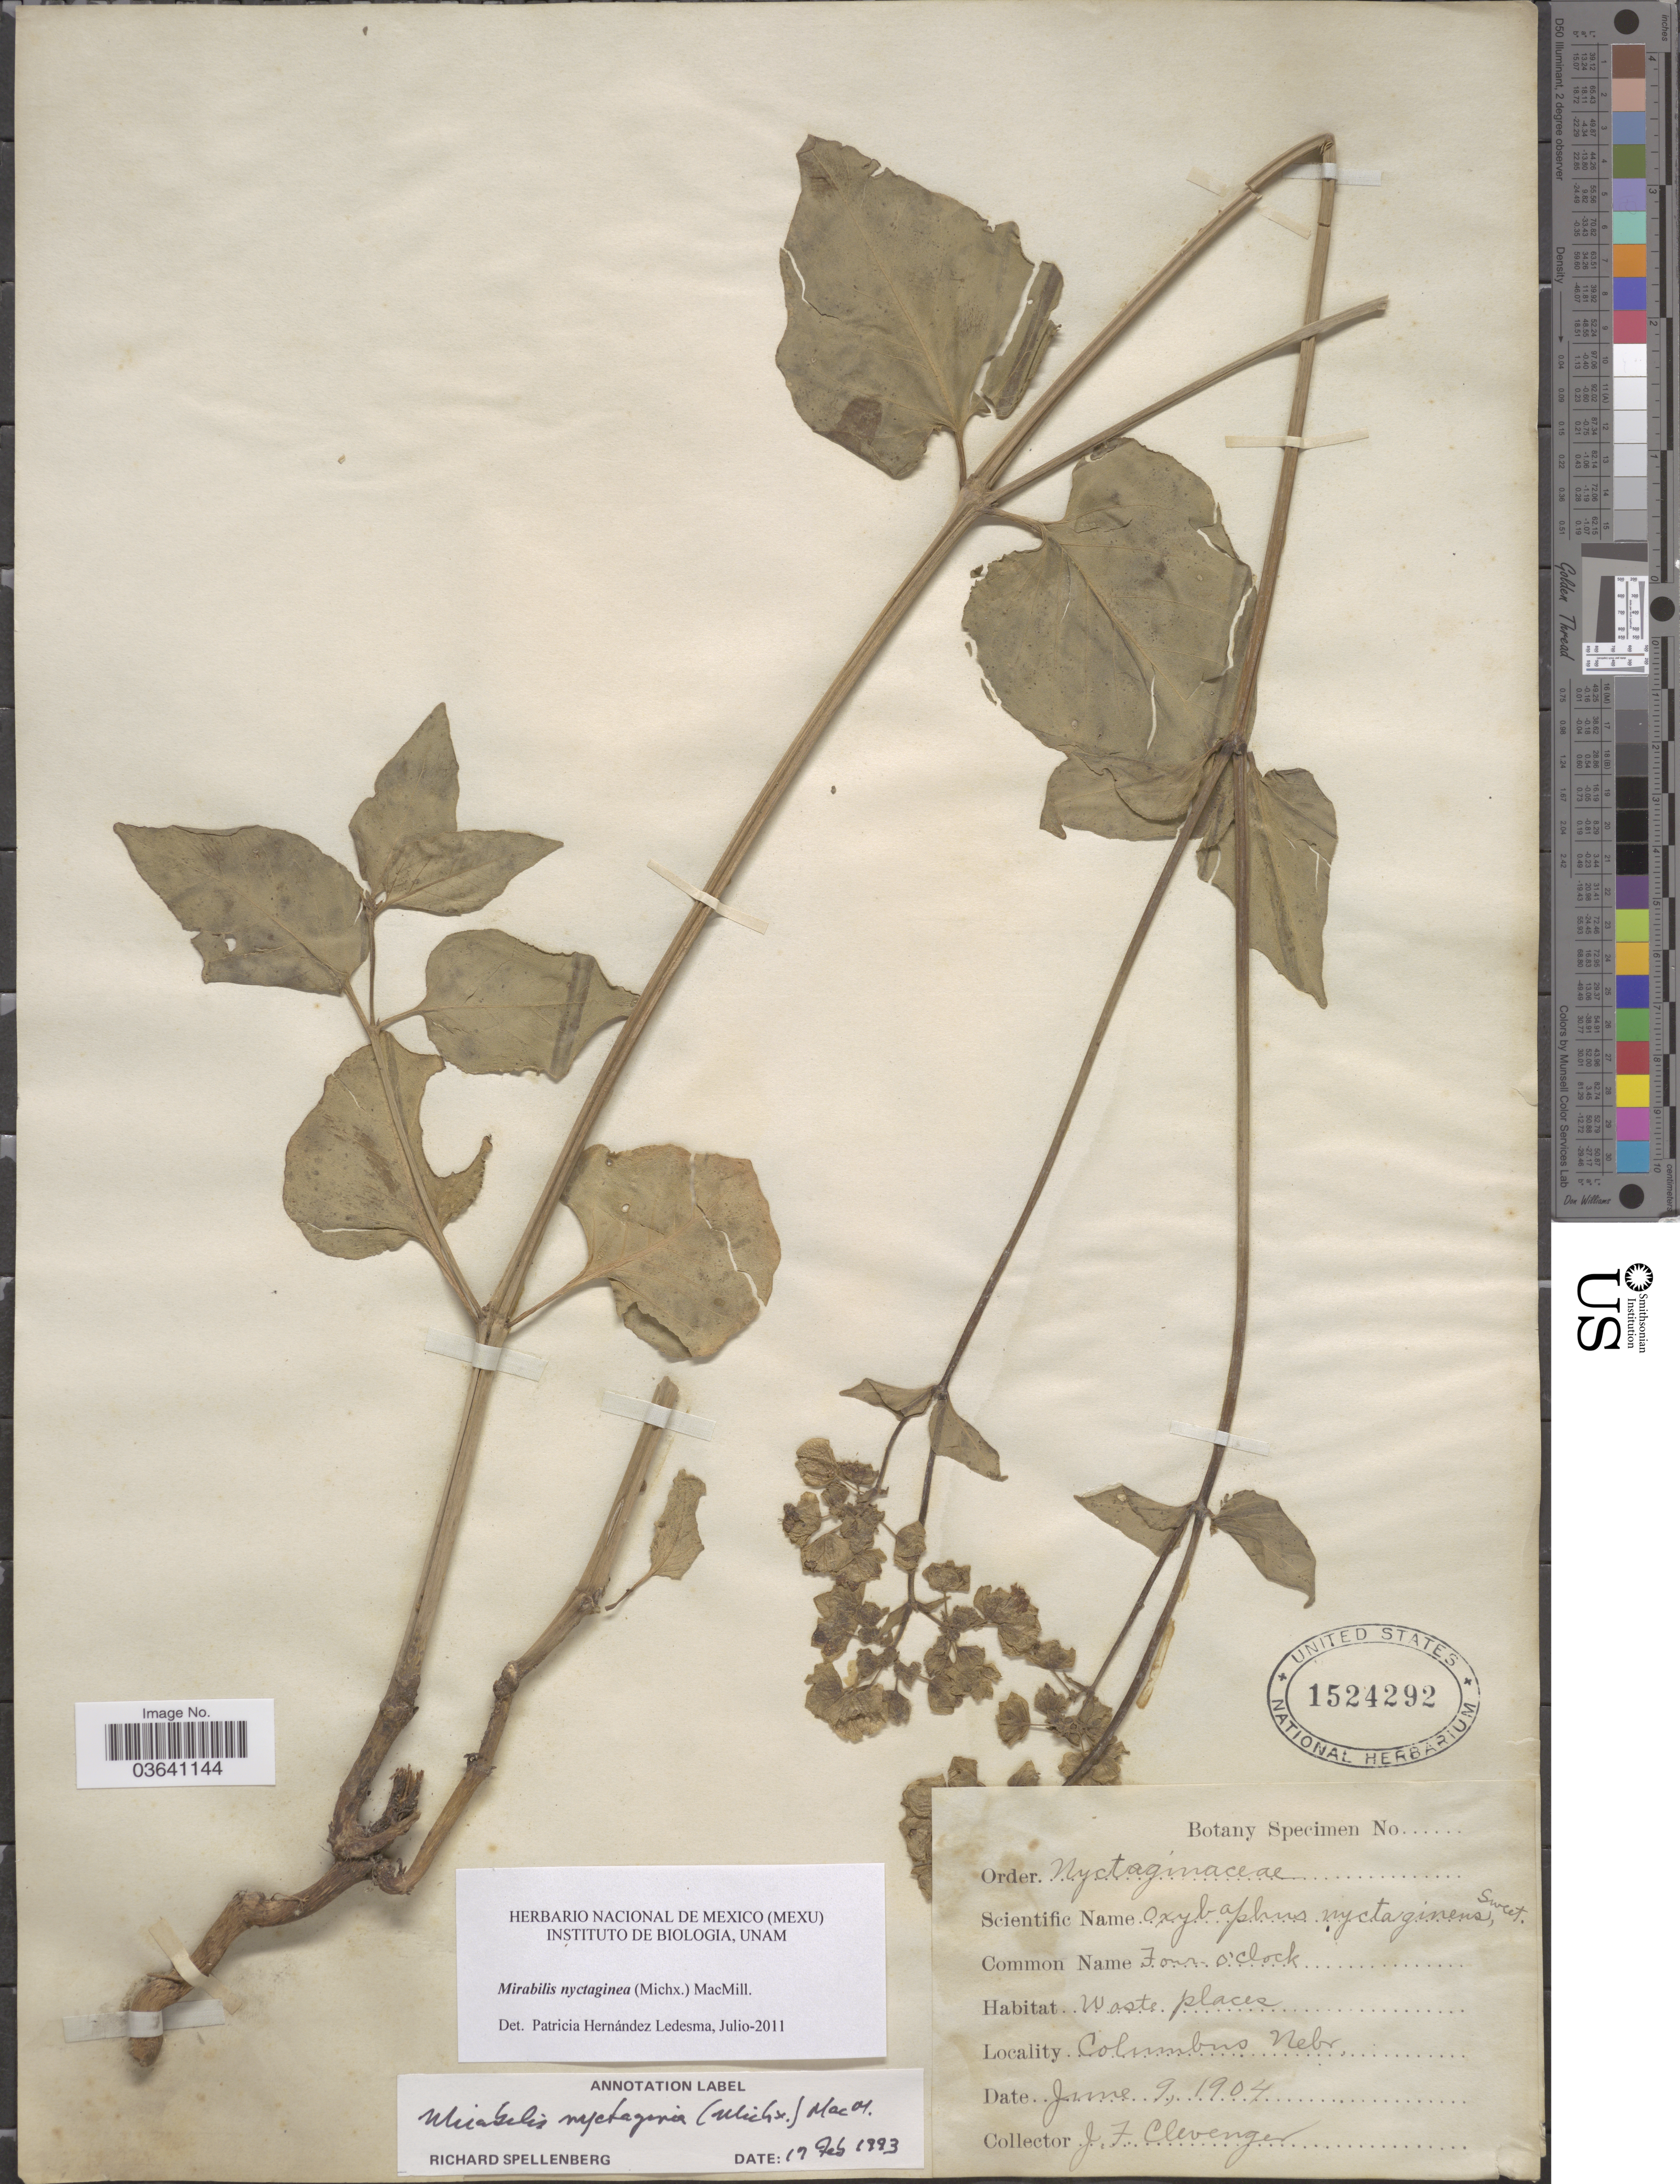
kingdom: Plantae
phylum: Tracheophyta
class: Magnoliopsida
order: Caryophyllales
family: Nyctaginaceae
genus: Mirabilis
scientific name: Mirabilis nyctaginea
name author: (Michx.) MacMill.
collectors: J. F. Clevenger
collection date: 1904-06-09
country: United States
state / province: Nebraska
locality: Columbus.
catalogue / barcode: US 1524292